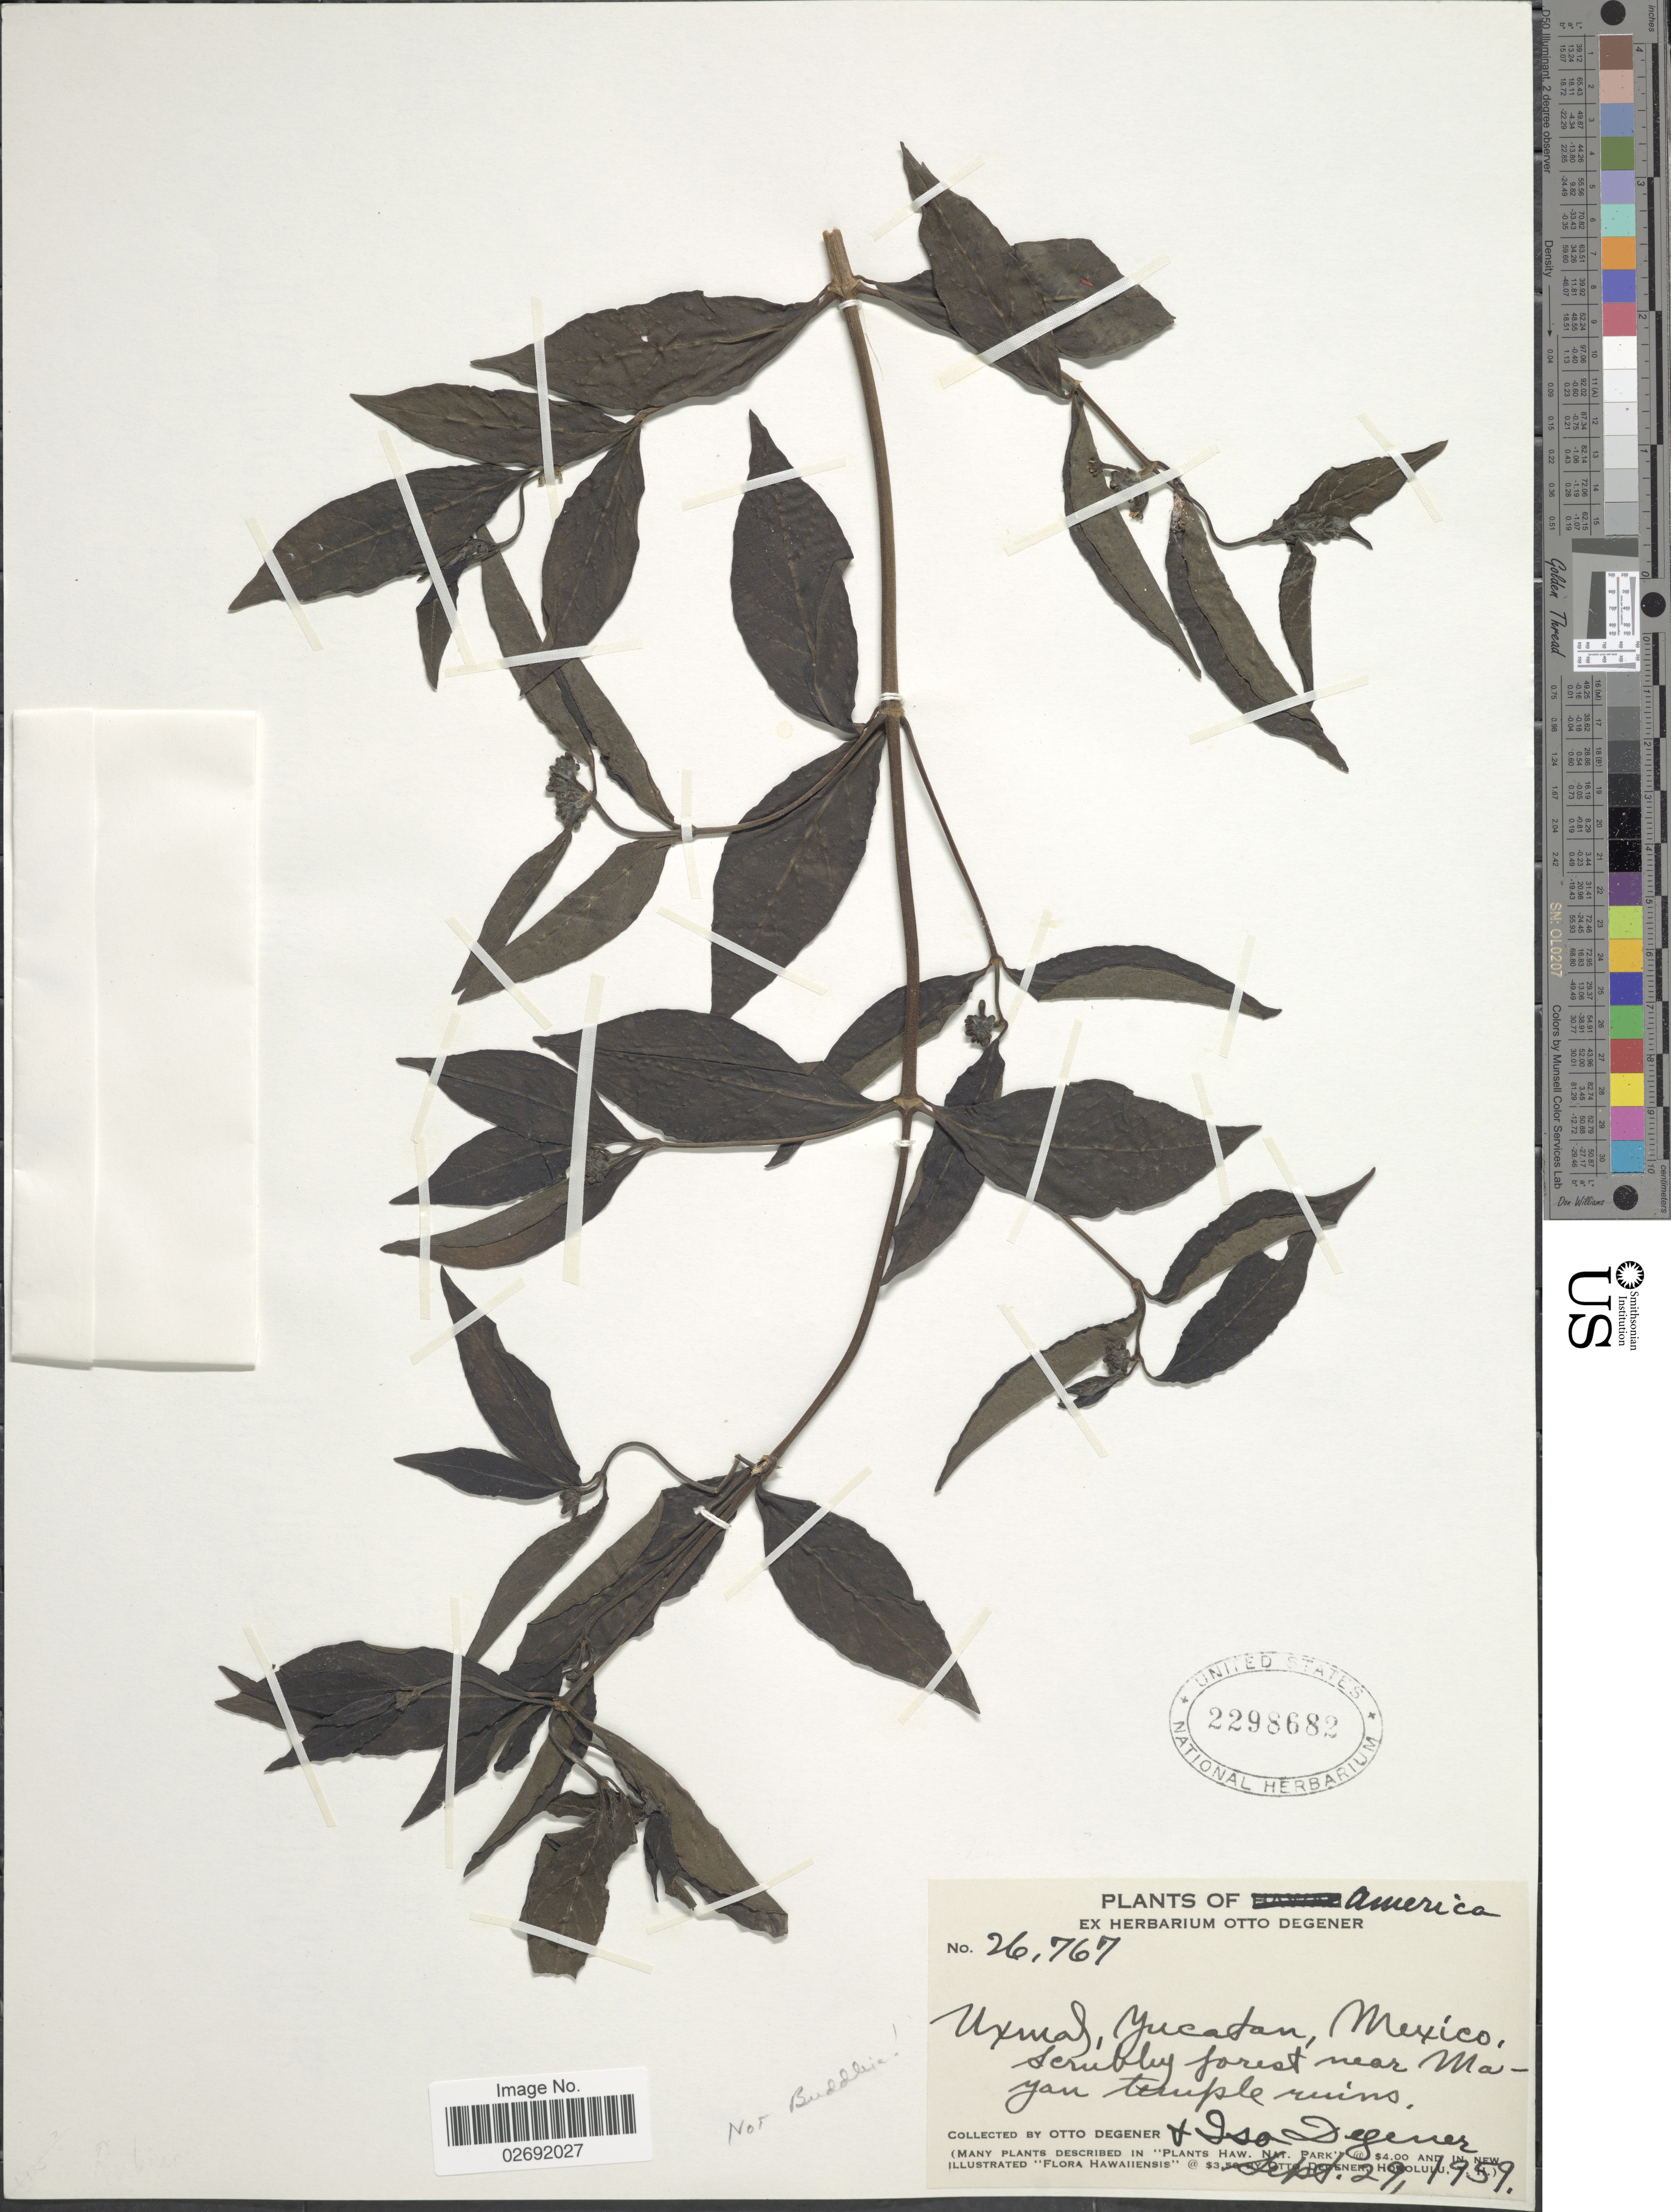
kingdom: Plantae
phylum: Tracheophyta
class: Magnoliopsida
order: Gentianales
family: Rubiaceae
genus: Morinda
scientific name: Morinda yucatanensis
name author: Greenm.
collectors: O. Degener & I. Degener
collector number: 26767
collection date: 1959-09-29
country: Mexico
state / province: Yucatán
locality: Uxmal, Yucatan, scrubby forest near Mayan temple ruins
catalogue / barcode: US 2298682